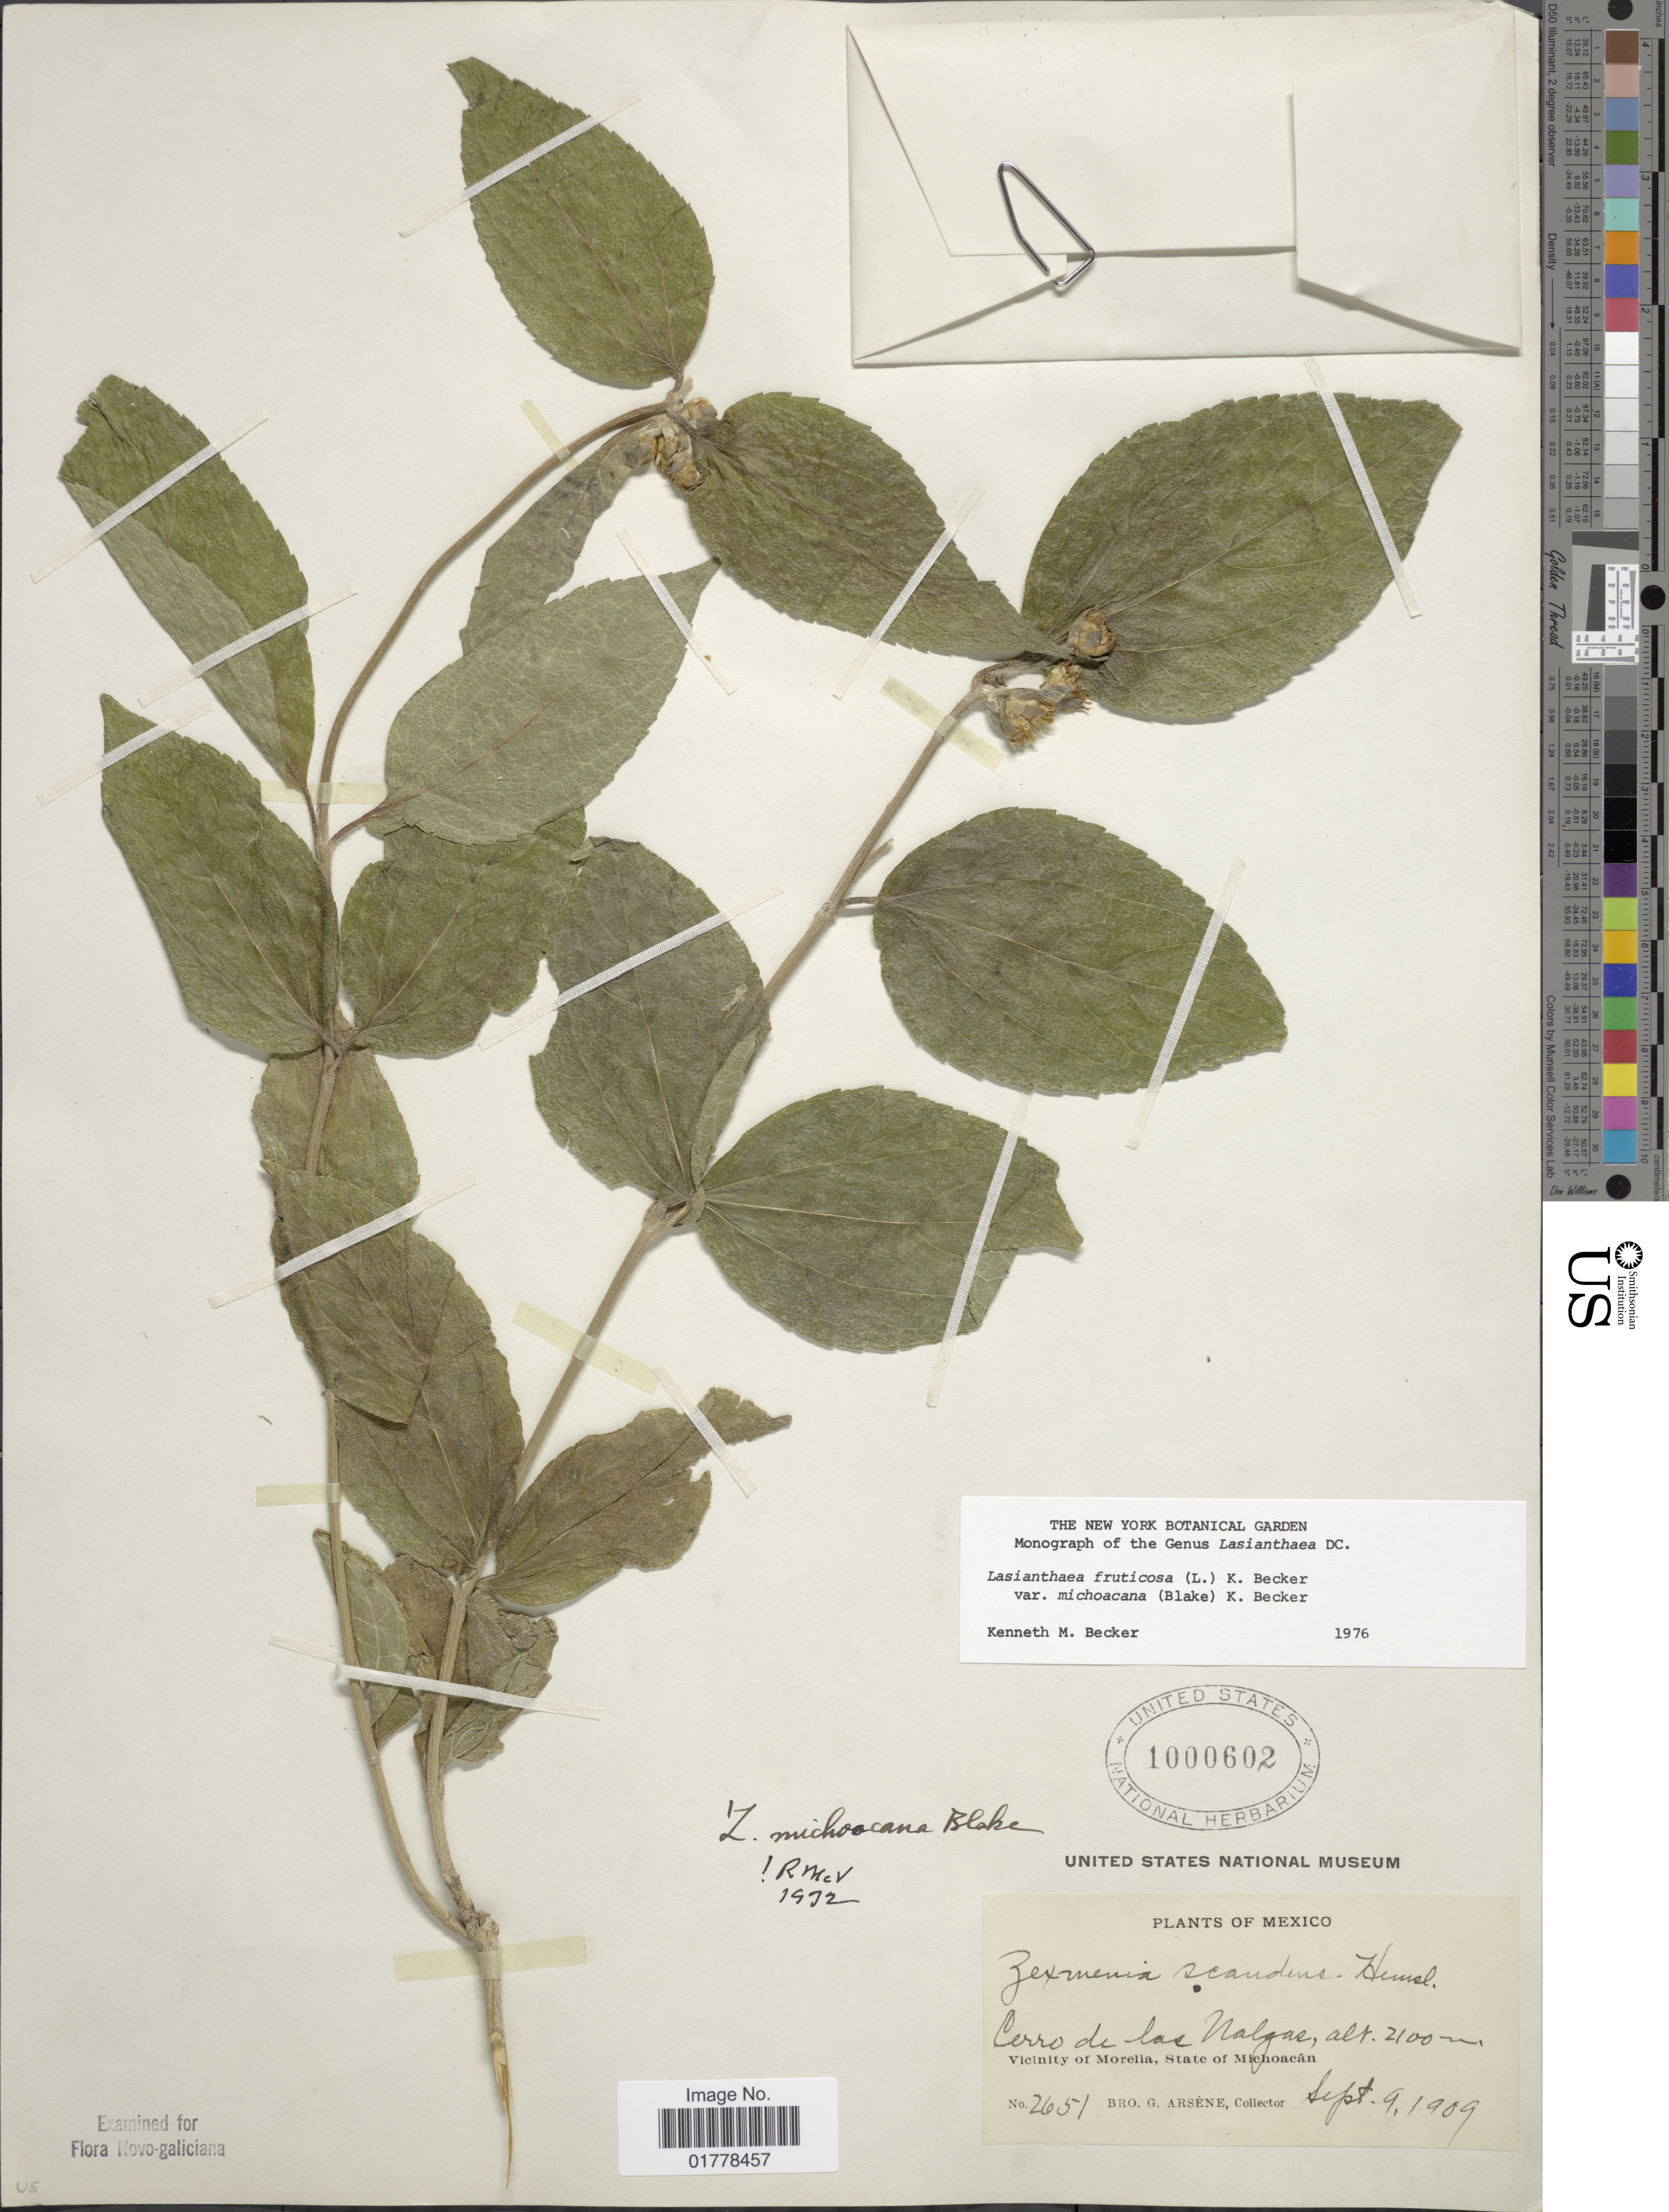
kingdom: Plantae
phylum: Tracheophyta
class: Magnoliopsida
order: Asterales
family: Asteraceae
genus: Lasianthaea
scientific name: Lasianthaea fruticosa var. michoacana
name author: (S.F. Blake) K.M. Becker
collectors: Bro. G. Arsène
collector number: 2651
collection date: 1909-09-09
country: Mexico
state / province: Michoacán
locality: Cerro de las Nalgas. Vicinity of Morelia, State of Michoacán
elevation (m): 2100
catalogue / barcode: US 1000602